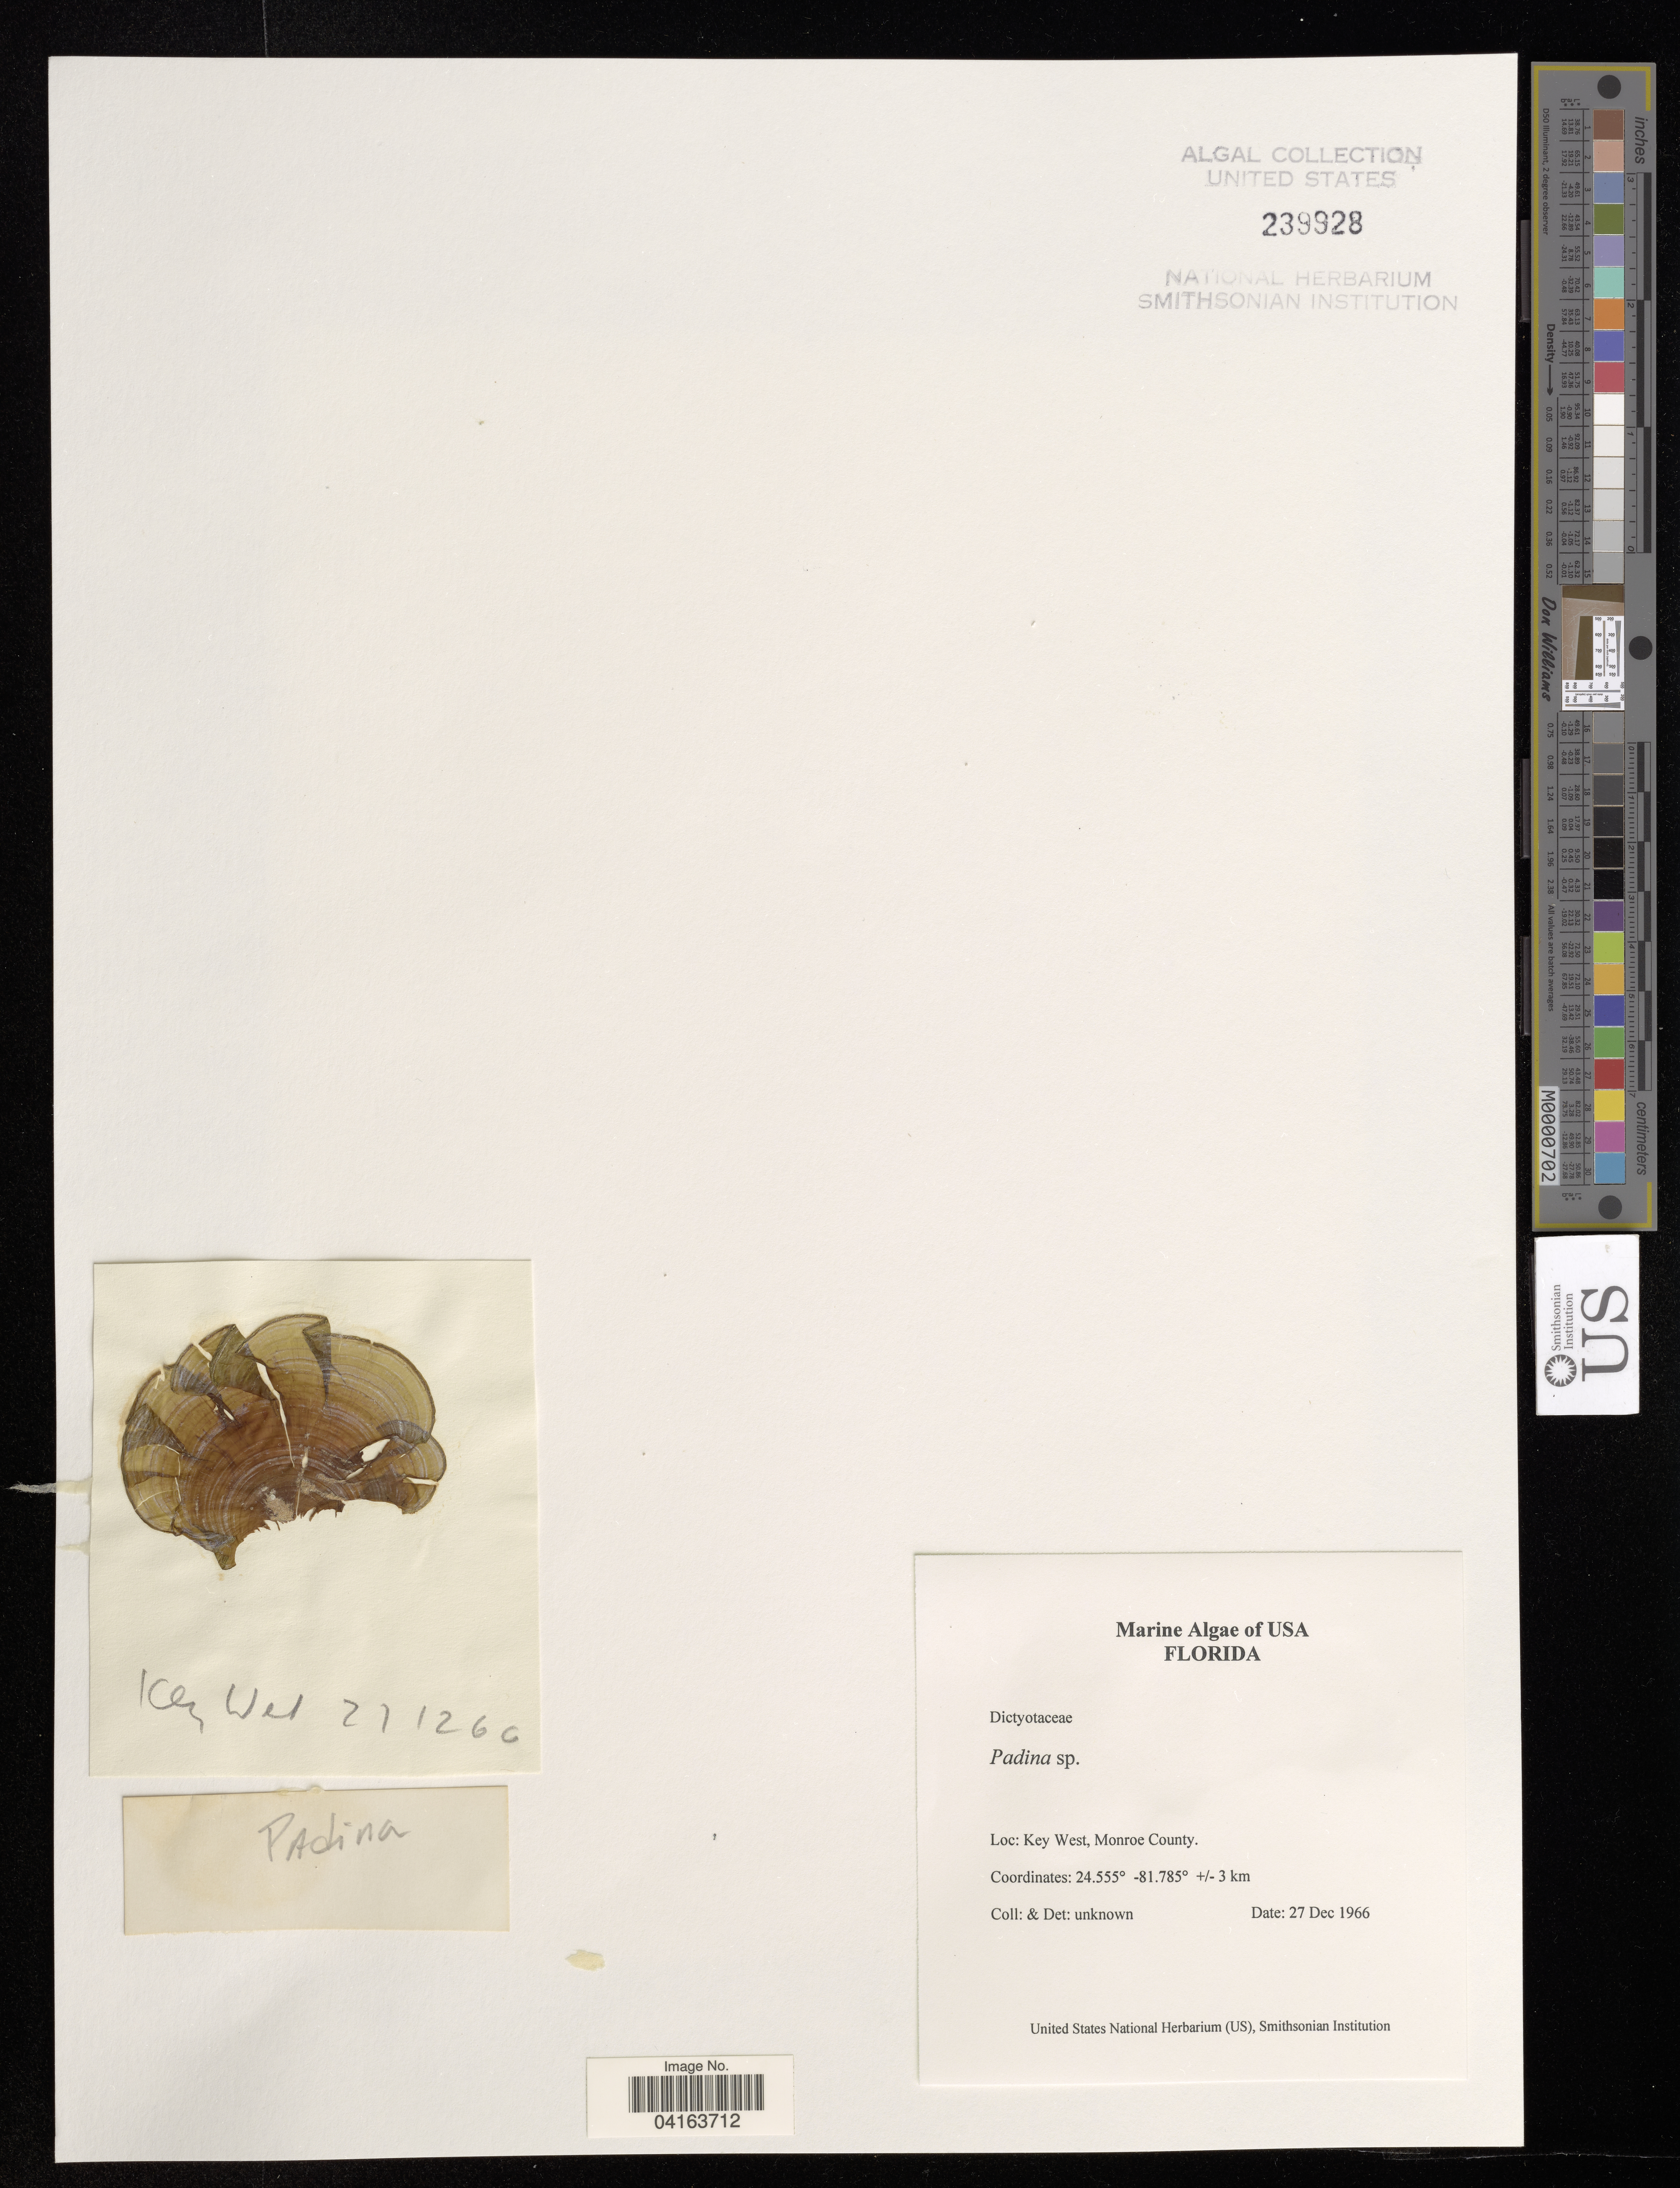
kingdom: Chromista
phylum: Ochrophyta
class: Phaeophyceae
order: Dictyotales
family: Dictyotaceae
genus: Padina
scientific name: Padina sp.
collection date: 1966-12-27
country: United States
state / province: Florida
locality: Key West, Monroe County.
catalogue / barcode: US 239928